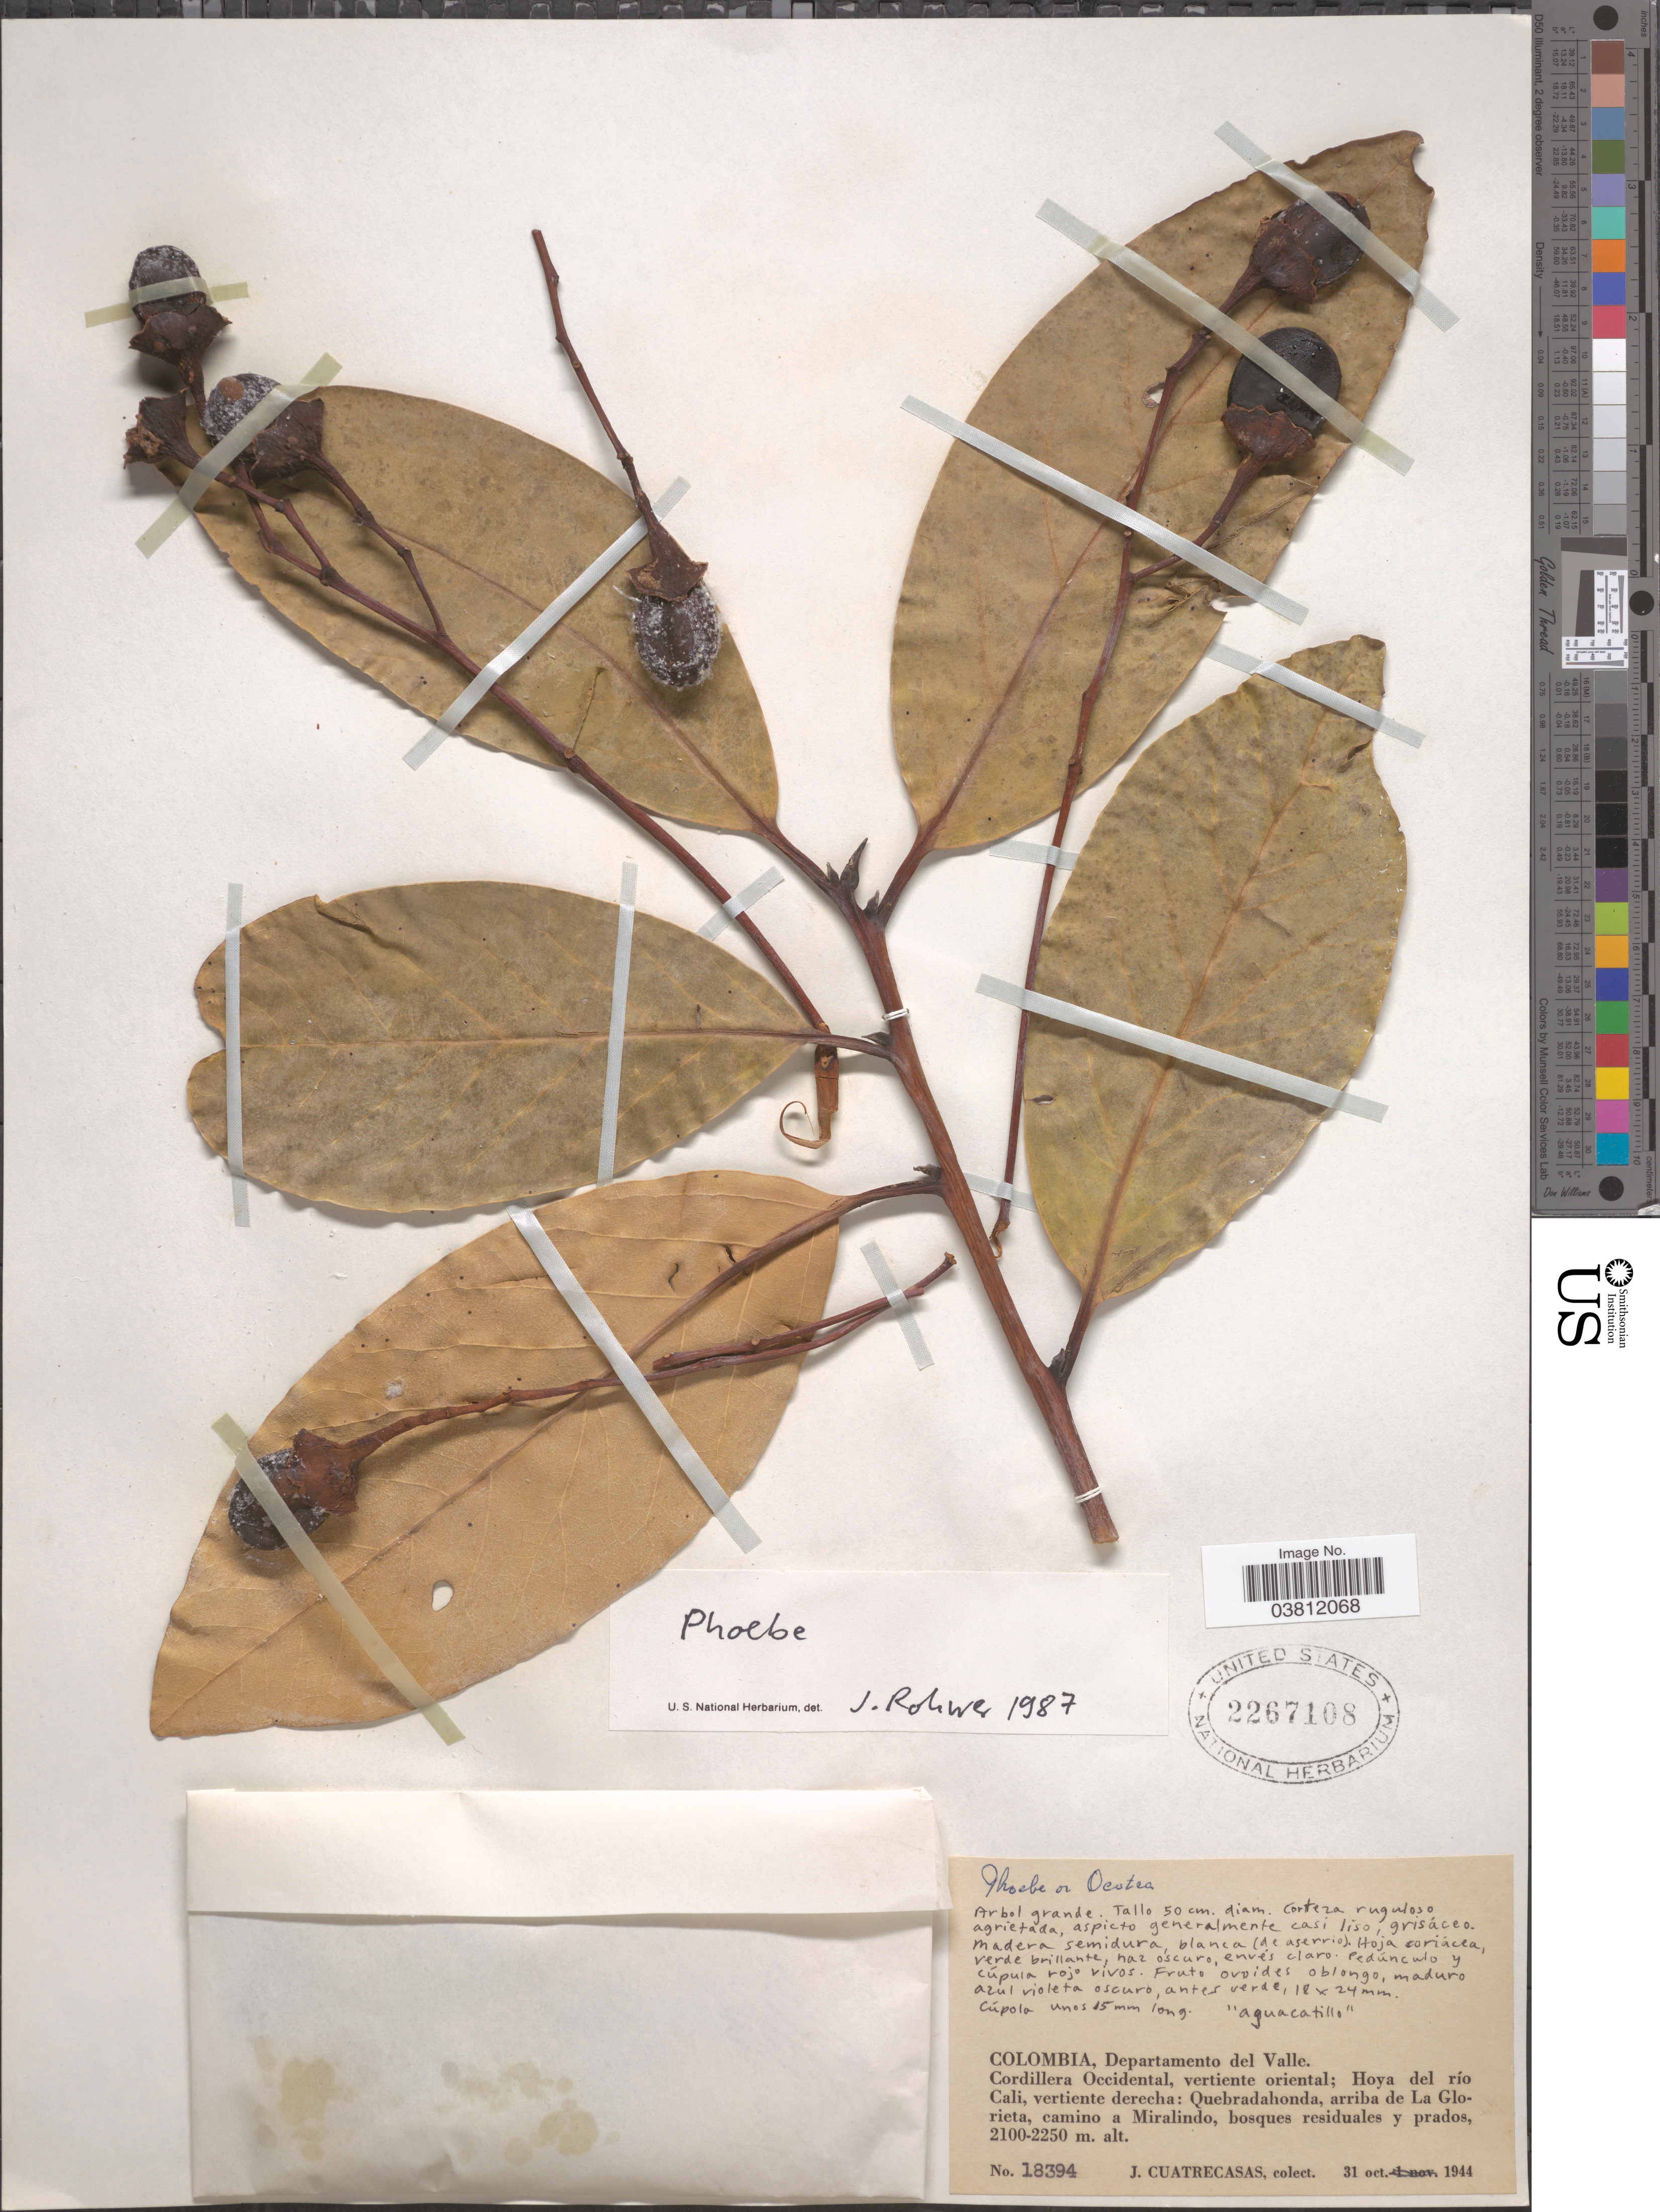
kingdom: Plantae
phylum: Tracheophyta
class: Magnoliopsida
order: Laurales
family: Lauraceae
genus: Phoebe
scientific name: Phoebe sp.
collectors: J. Cuatrecasas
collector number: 18394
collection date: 1944-10-31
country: Colombia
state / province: Valle del Cauca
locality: Departamento del Valle. Cordillera Occidental, vertiente oriental; Hoya del río Cali, vertiente derecha: Quebradahonda, arriba de La Glorieta, camino a Miralindo.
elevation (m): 2100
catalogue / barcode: US 2267108